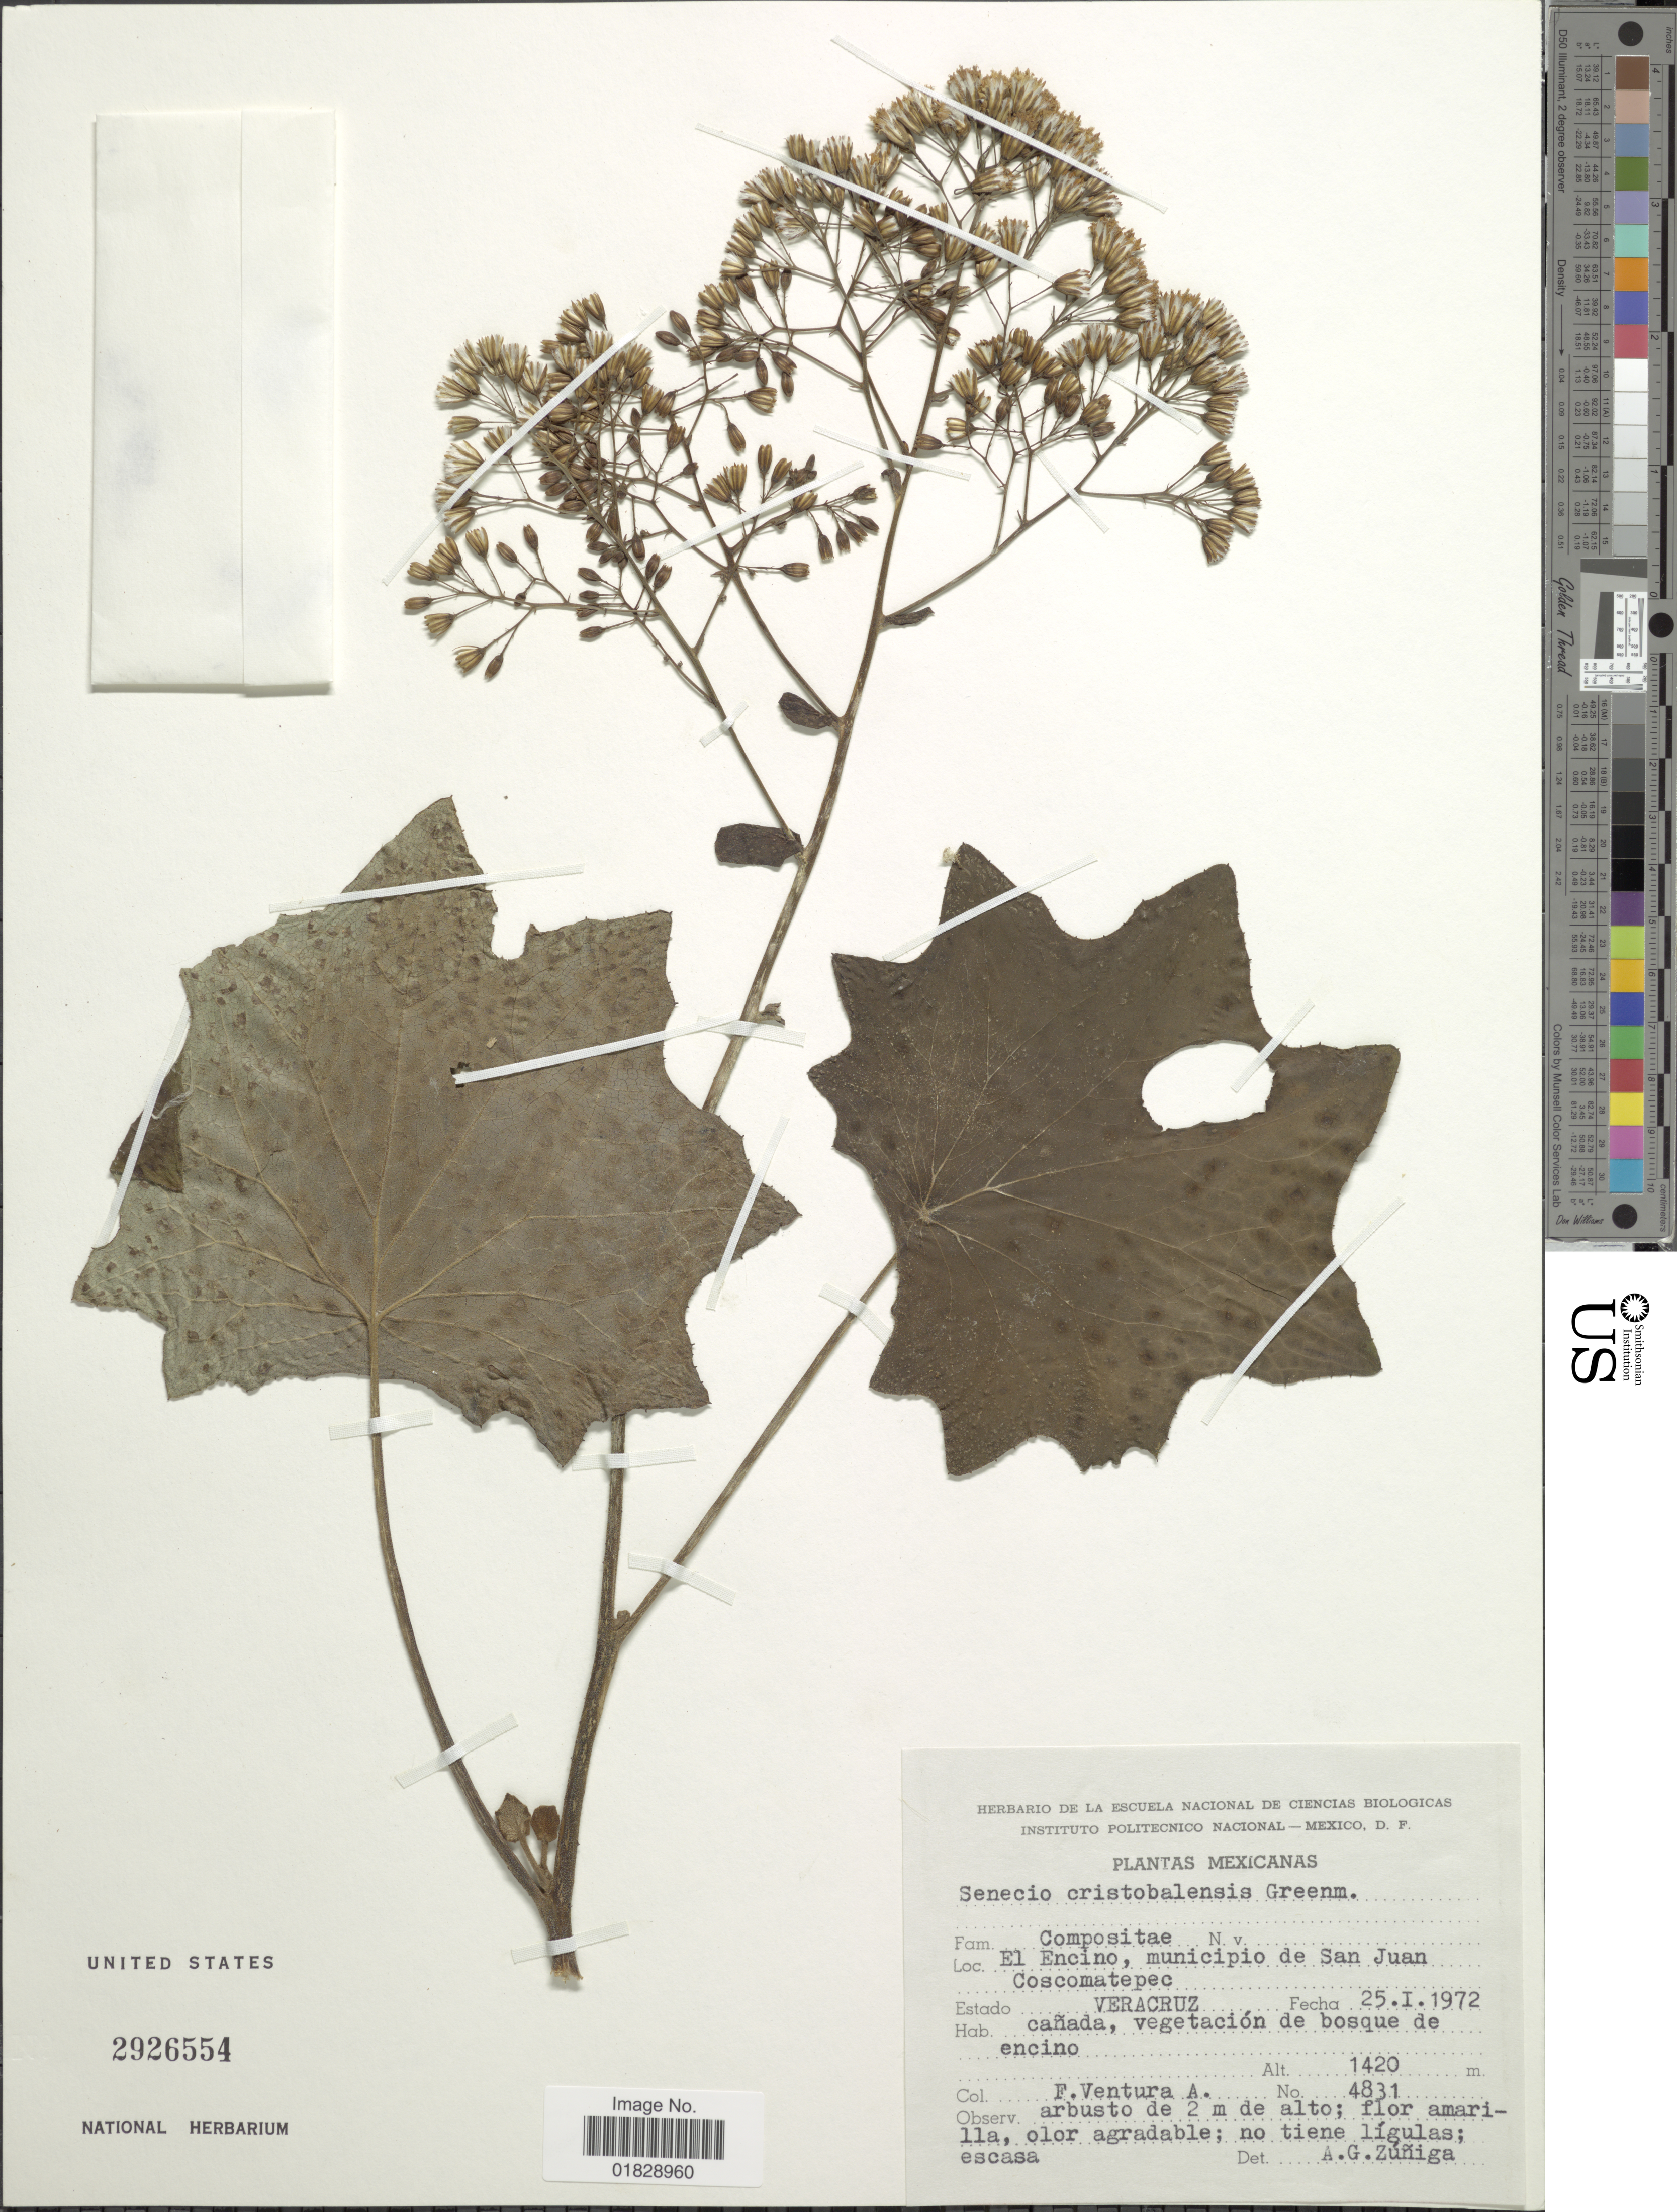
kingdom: Plantae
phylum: Tracheophyta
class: Magnoliopsida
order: Asterales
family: Asteraceae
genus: Roldana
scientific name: Roldana cristobalensis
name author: (Greenm.) H. Rob. & Brettell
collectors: F. Ventura A.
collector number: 4831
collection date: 1972-01-25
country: Mexico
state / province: Veracruz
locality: El Encino, municipio de San Juan Coscomatepec. Estado Veracruz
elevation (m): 1420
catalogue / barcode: US 2926554